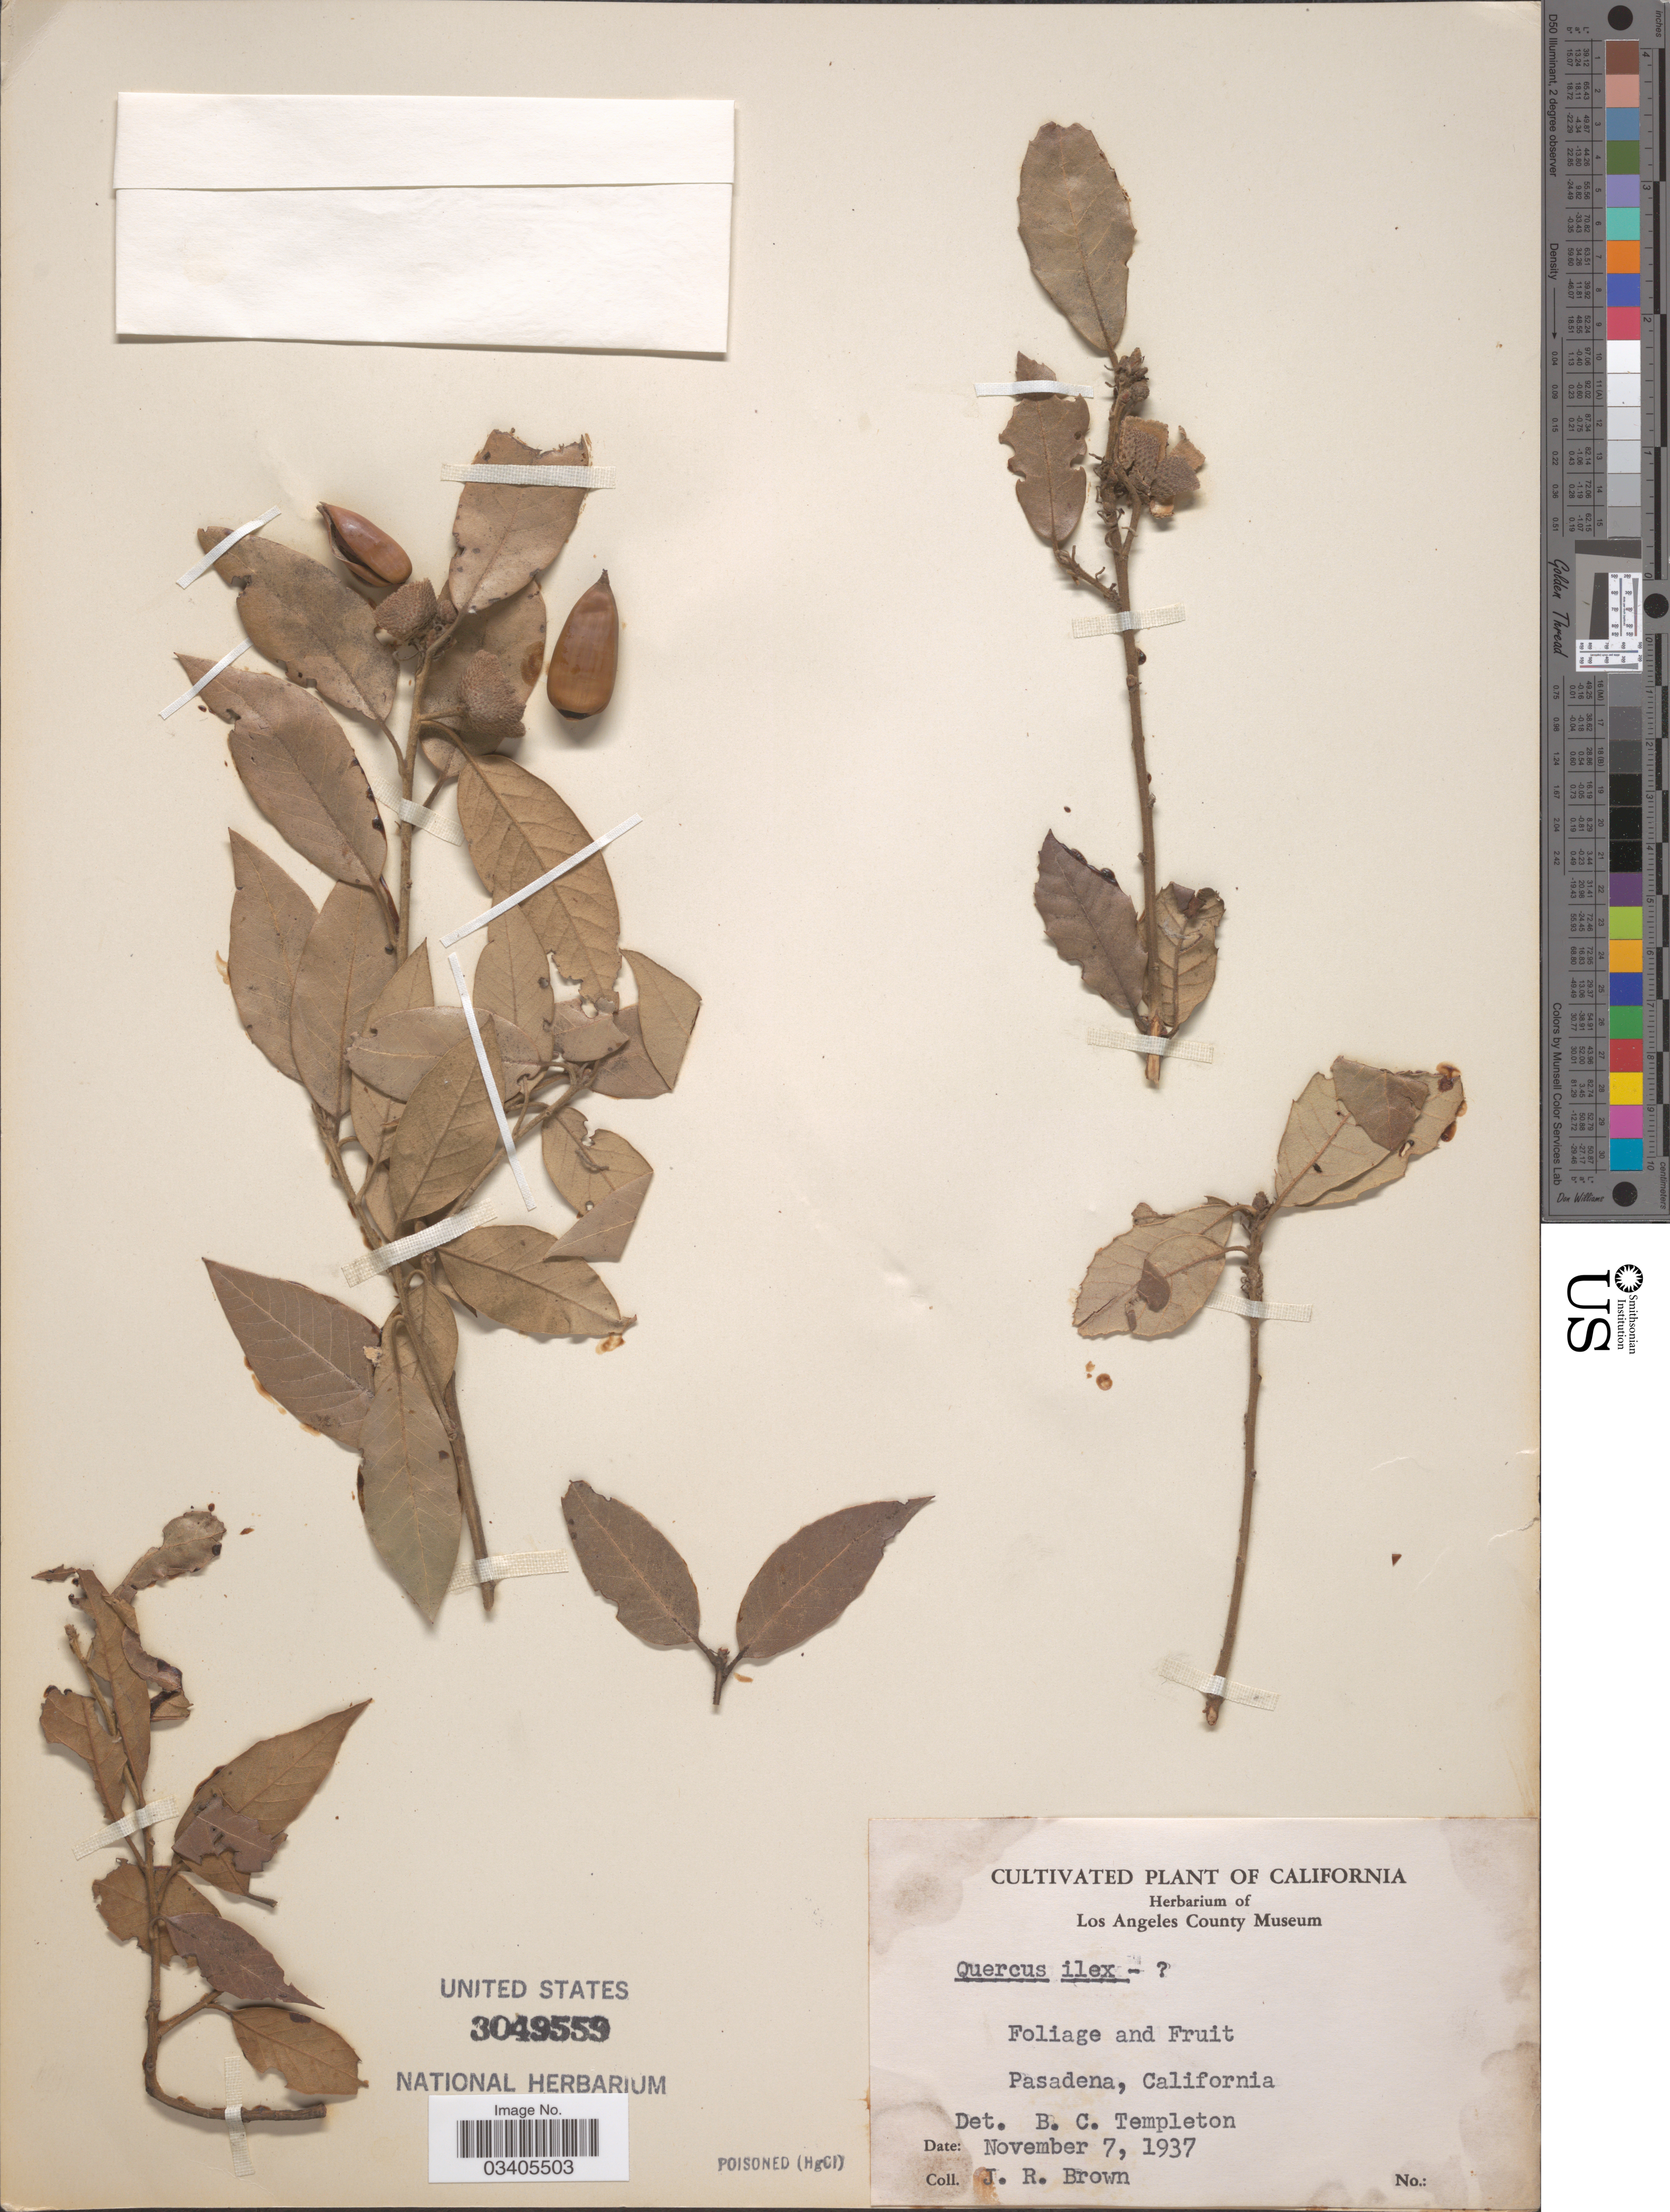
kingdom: Plantae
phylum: Tracheophyta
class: Magnoliopsida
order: Fagales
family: Fagaceae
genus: Quercus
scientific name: Quercus ilex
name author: Lour.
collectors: J. Brown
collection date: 1937-11-07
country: United States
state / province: California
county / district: Los Angeles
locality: Pasadena.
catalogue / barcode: US 3049559